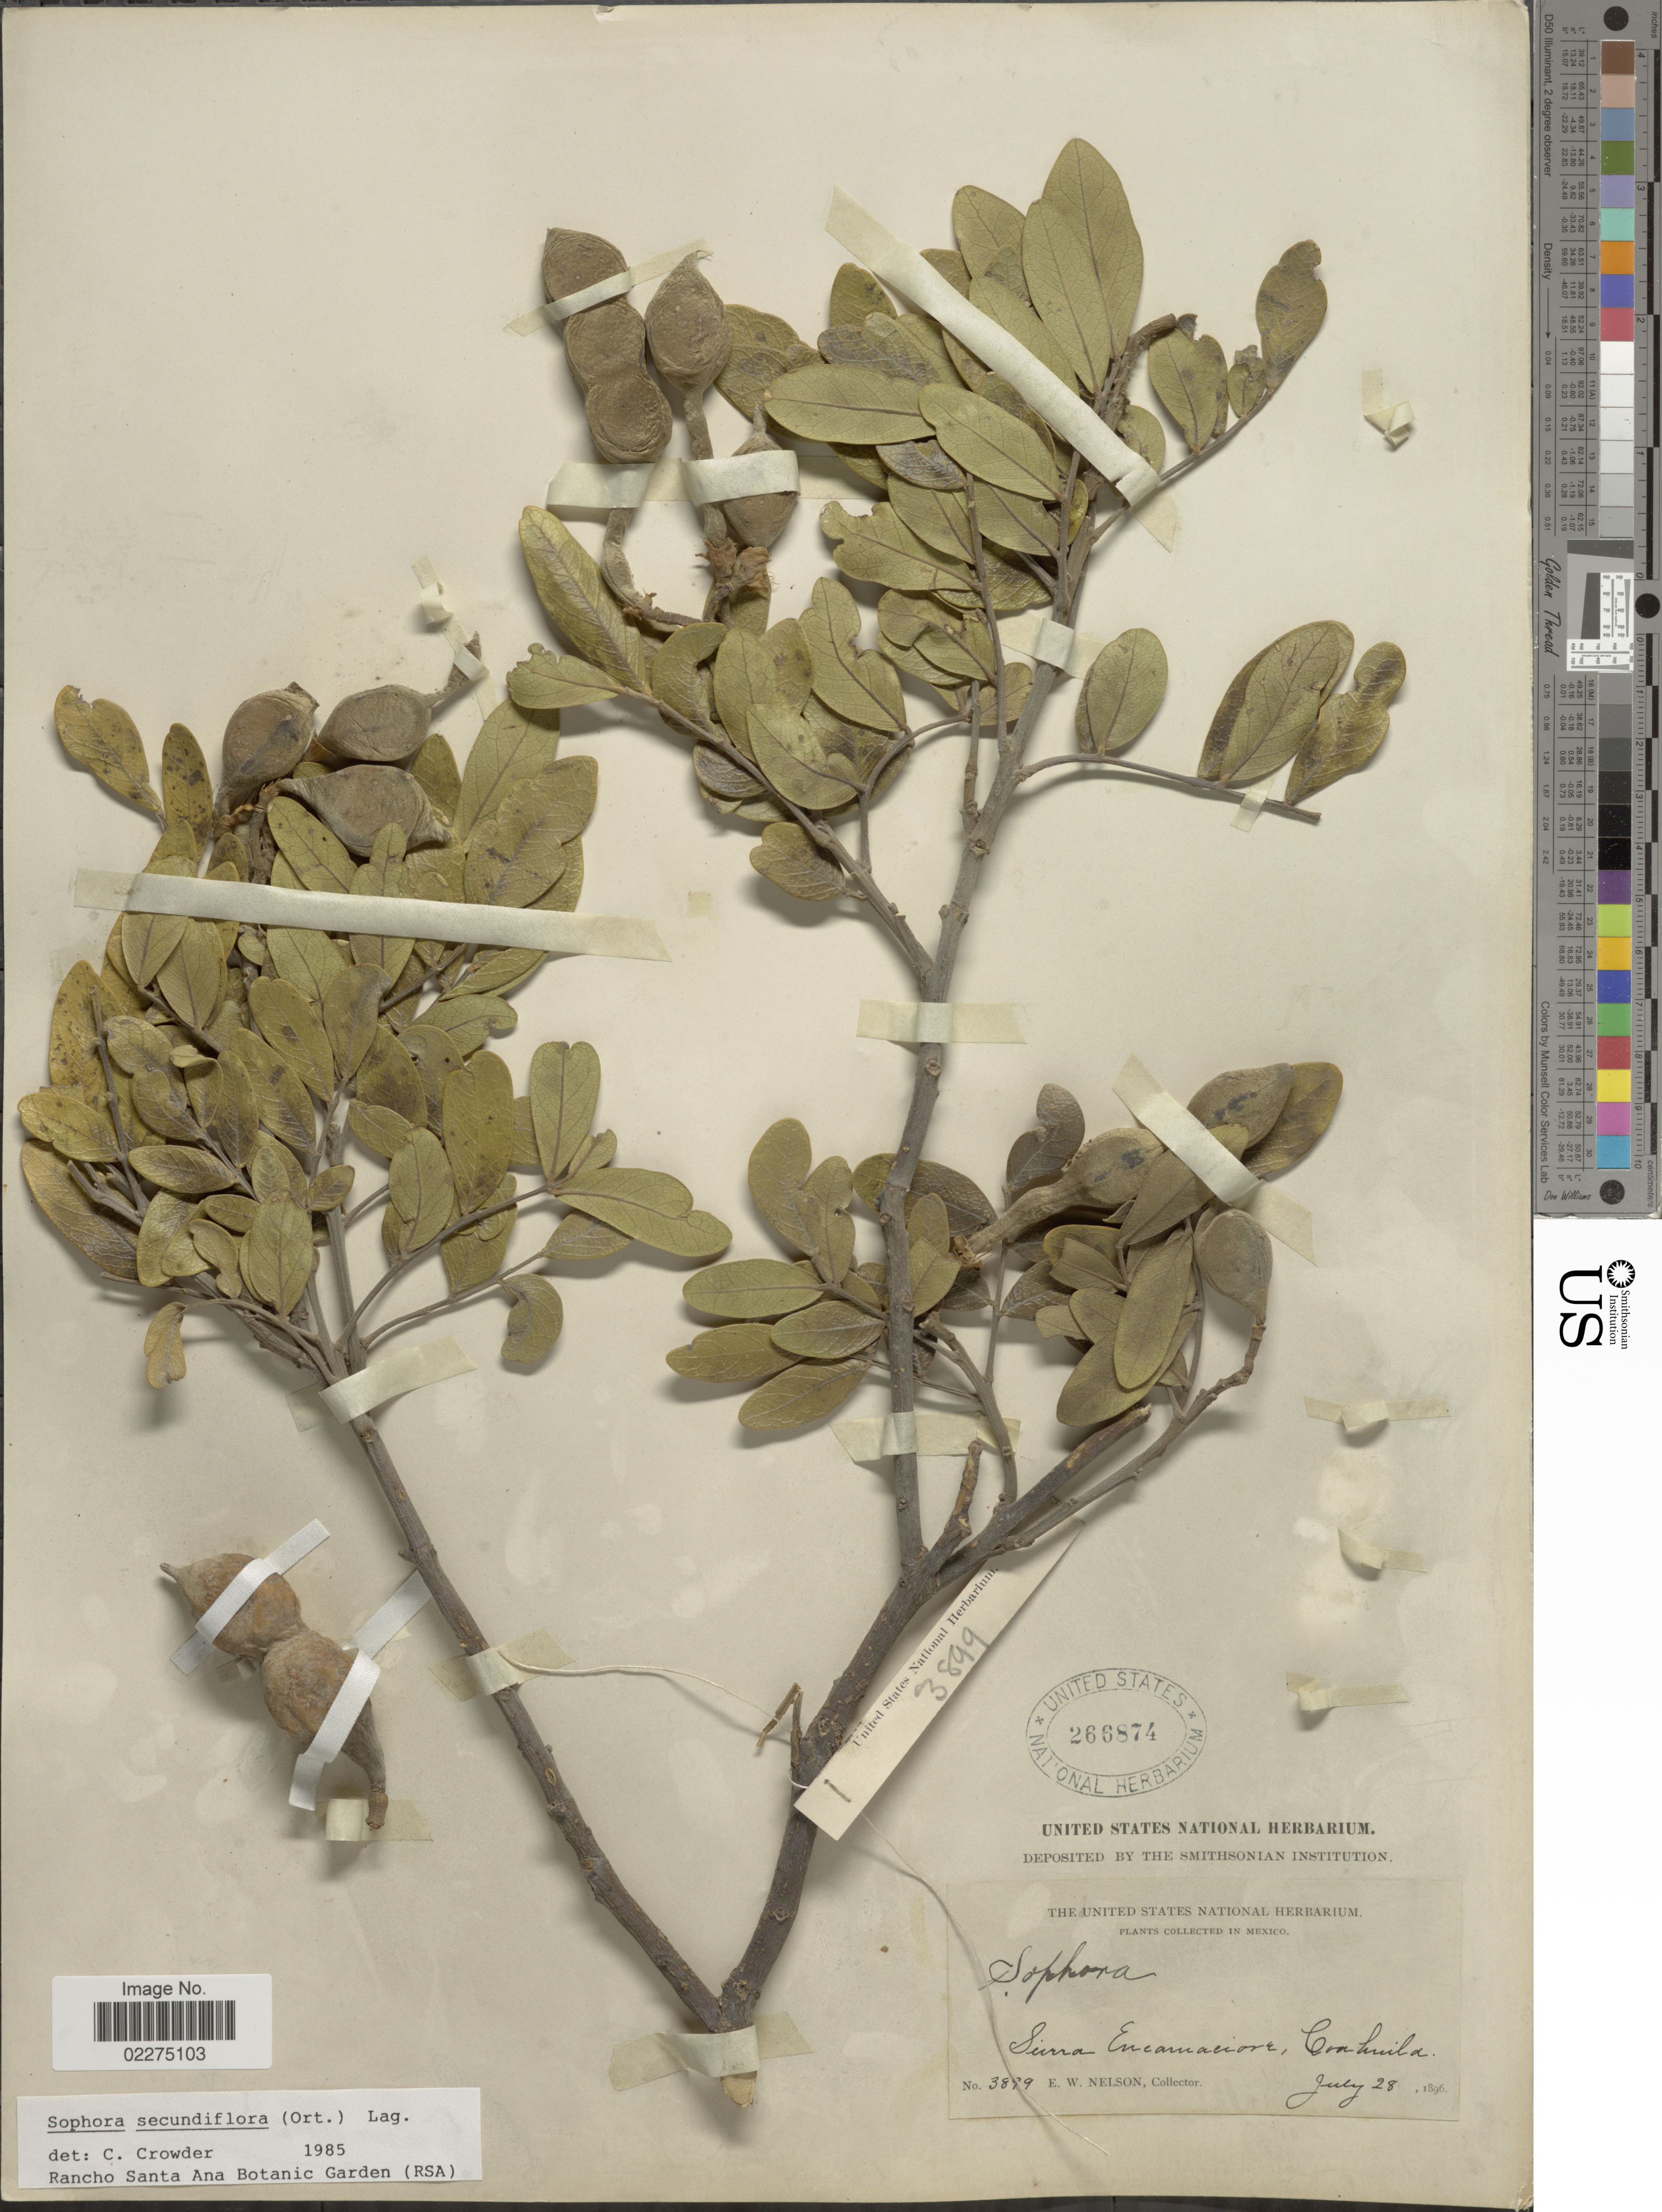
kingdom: Plantae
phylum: Tracheophyta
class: Magnoliopsida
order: Fabales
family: Fabaceae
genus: Dermatophyllum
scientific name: Dermatophyllum secundiflorum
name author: (Ortega) Gandhi & Reveal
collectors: E. W. Nelson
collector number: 3899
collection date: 1896-07-29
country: Mexico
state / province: Coahuila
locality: Sierra Encarnaciore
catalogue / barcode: US 266874